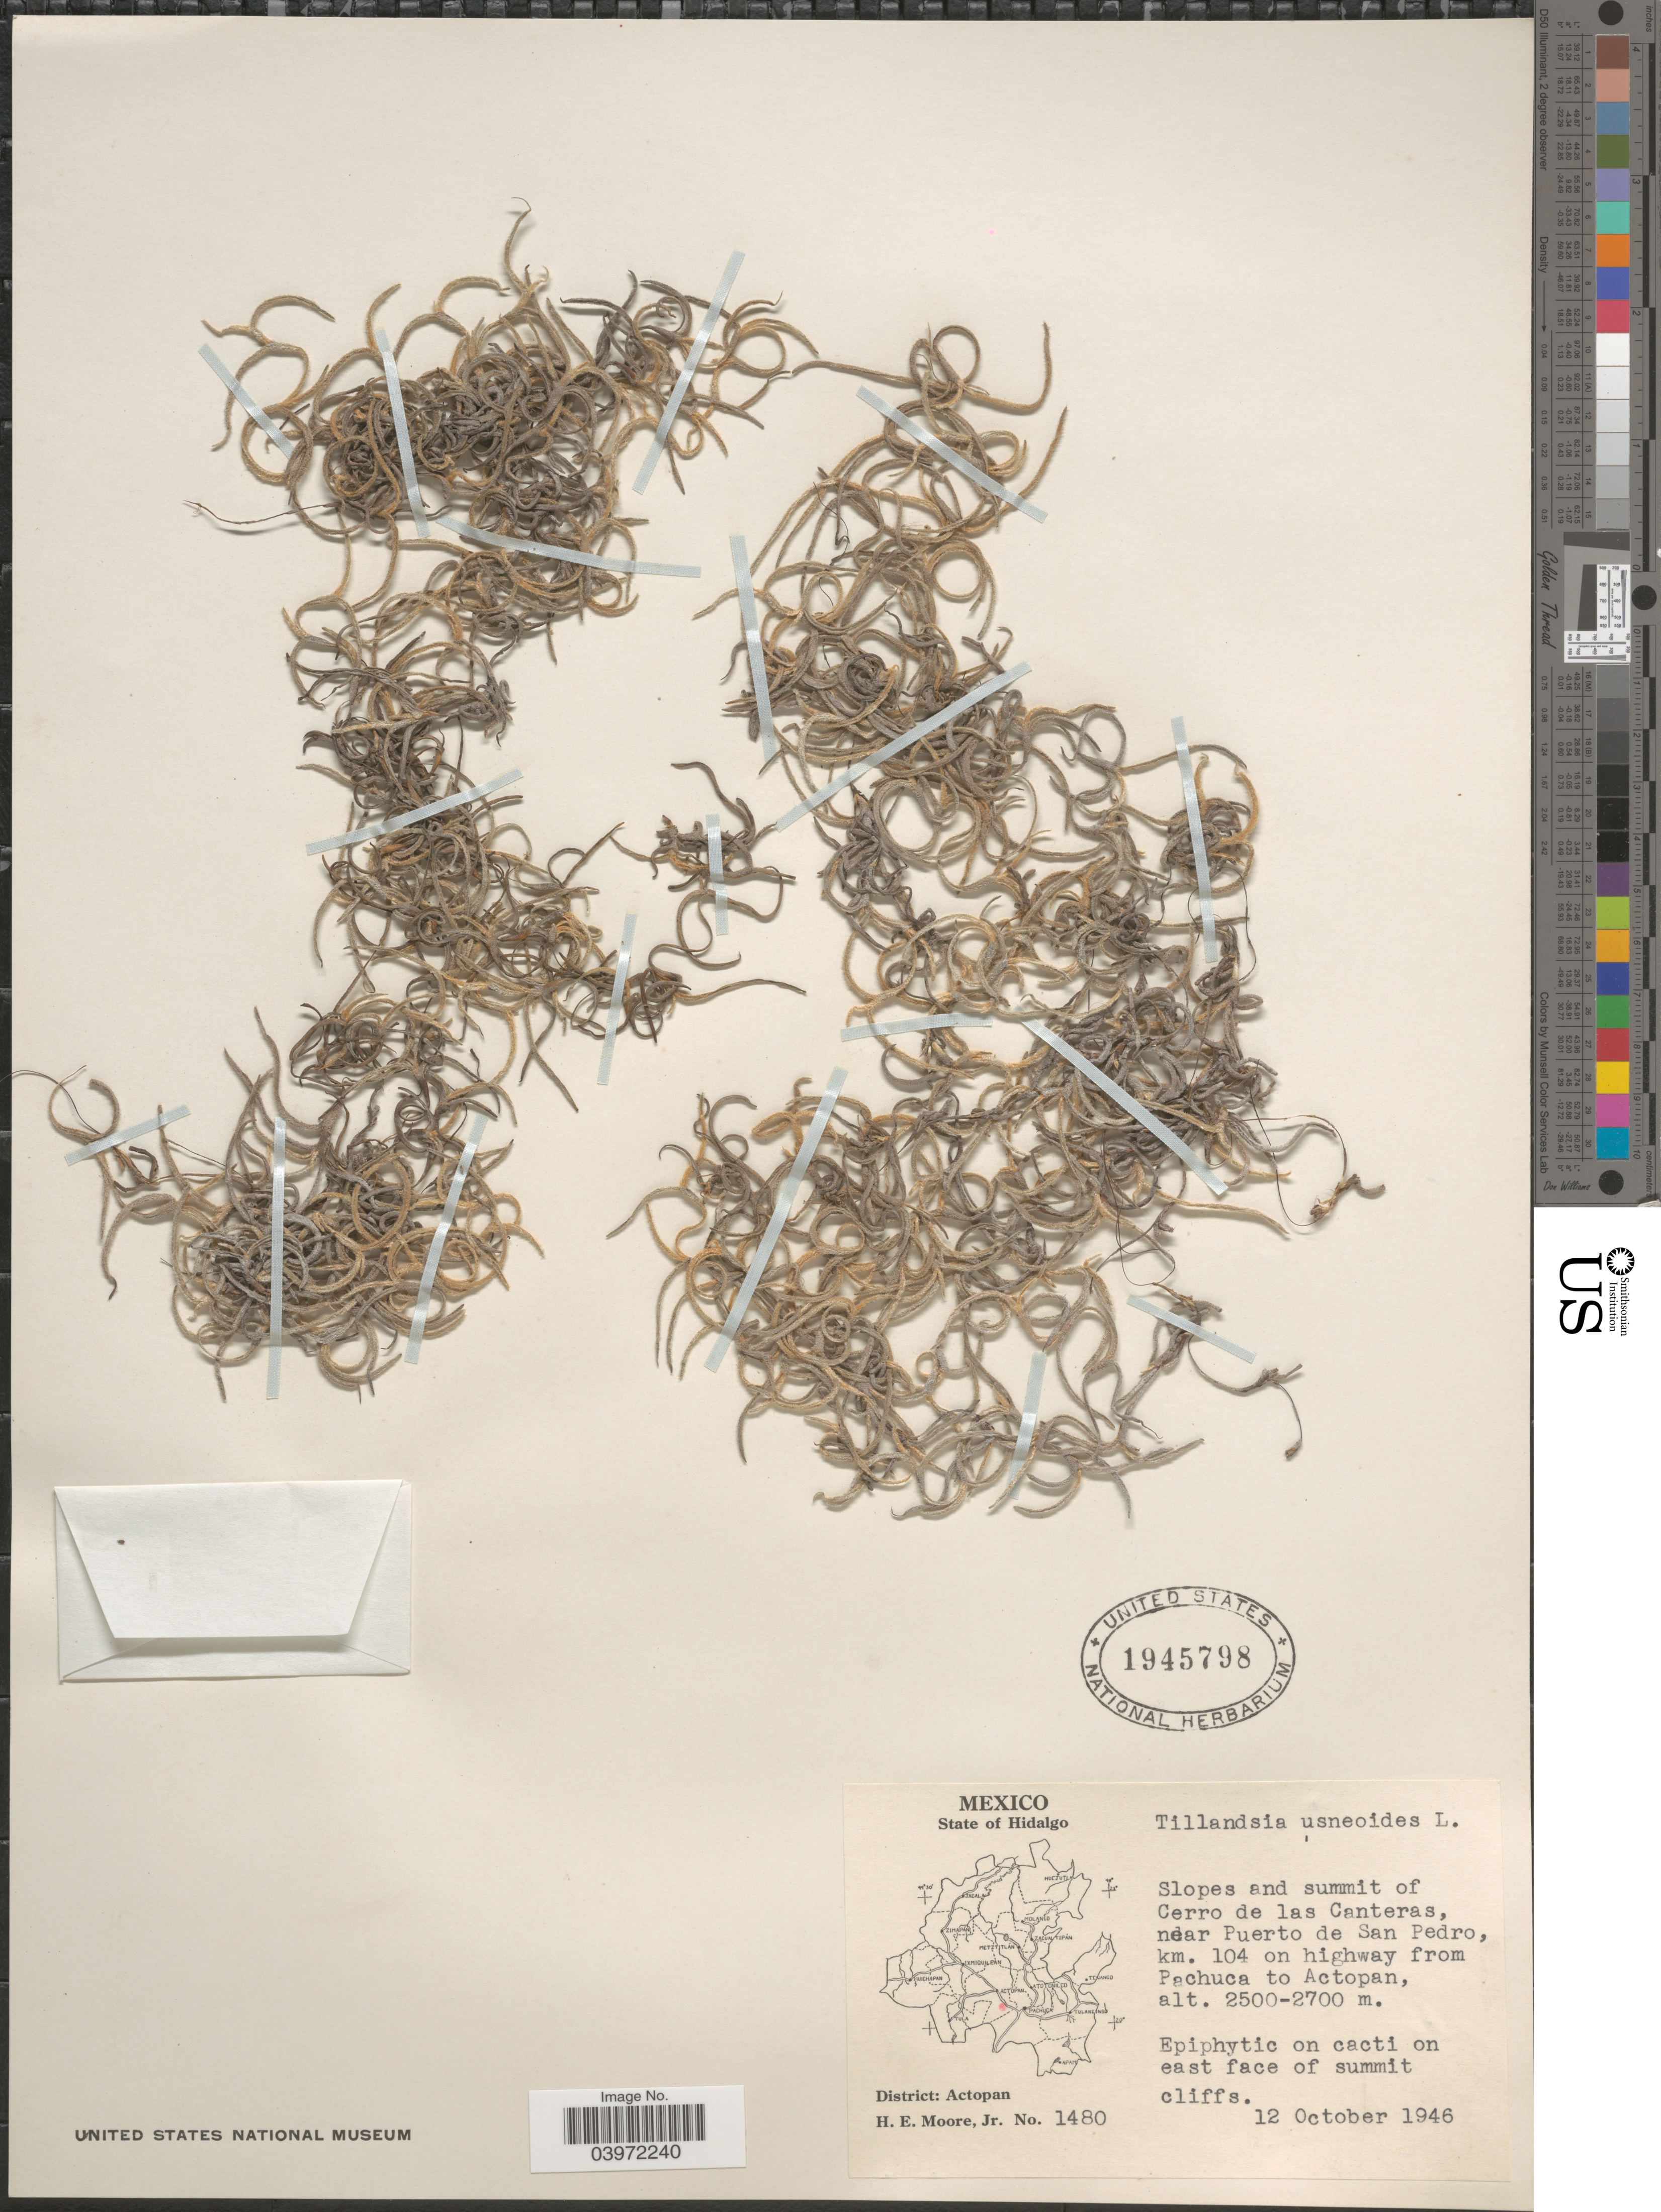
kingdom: Plantae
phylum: Tracheophyta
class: Liliopsida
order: Poales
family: Bromeliaceae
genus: Tillandsia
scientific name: Tillandsia usneoides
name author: (L.) L.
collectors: H. Moore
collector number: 1480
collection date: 1946-10-12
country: Mexico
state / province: Hidalgo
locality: Slopes and summit of Cerro de las Canteras, near Puerto de San Pedro, km. 104 on highway from Pachuca to Actopan. On cacti on east face of summit cliffs. District: Actopan.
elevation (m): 2500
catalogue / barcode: US 1945798